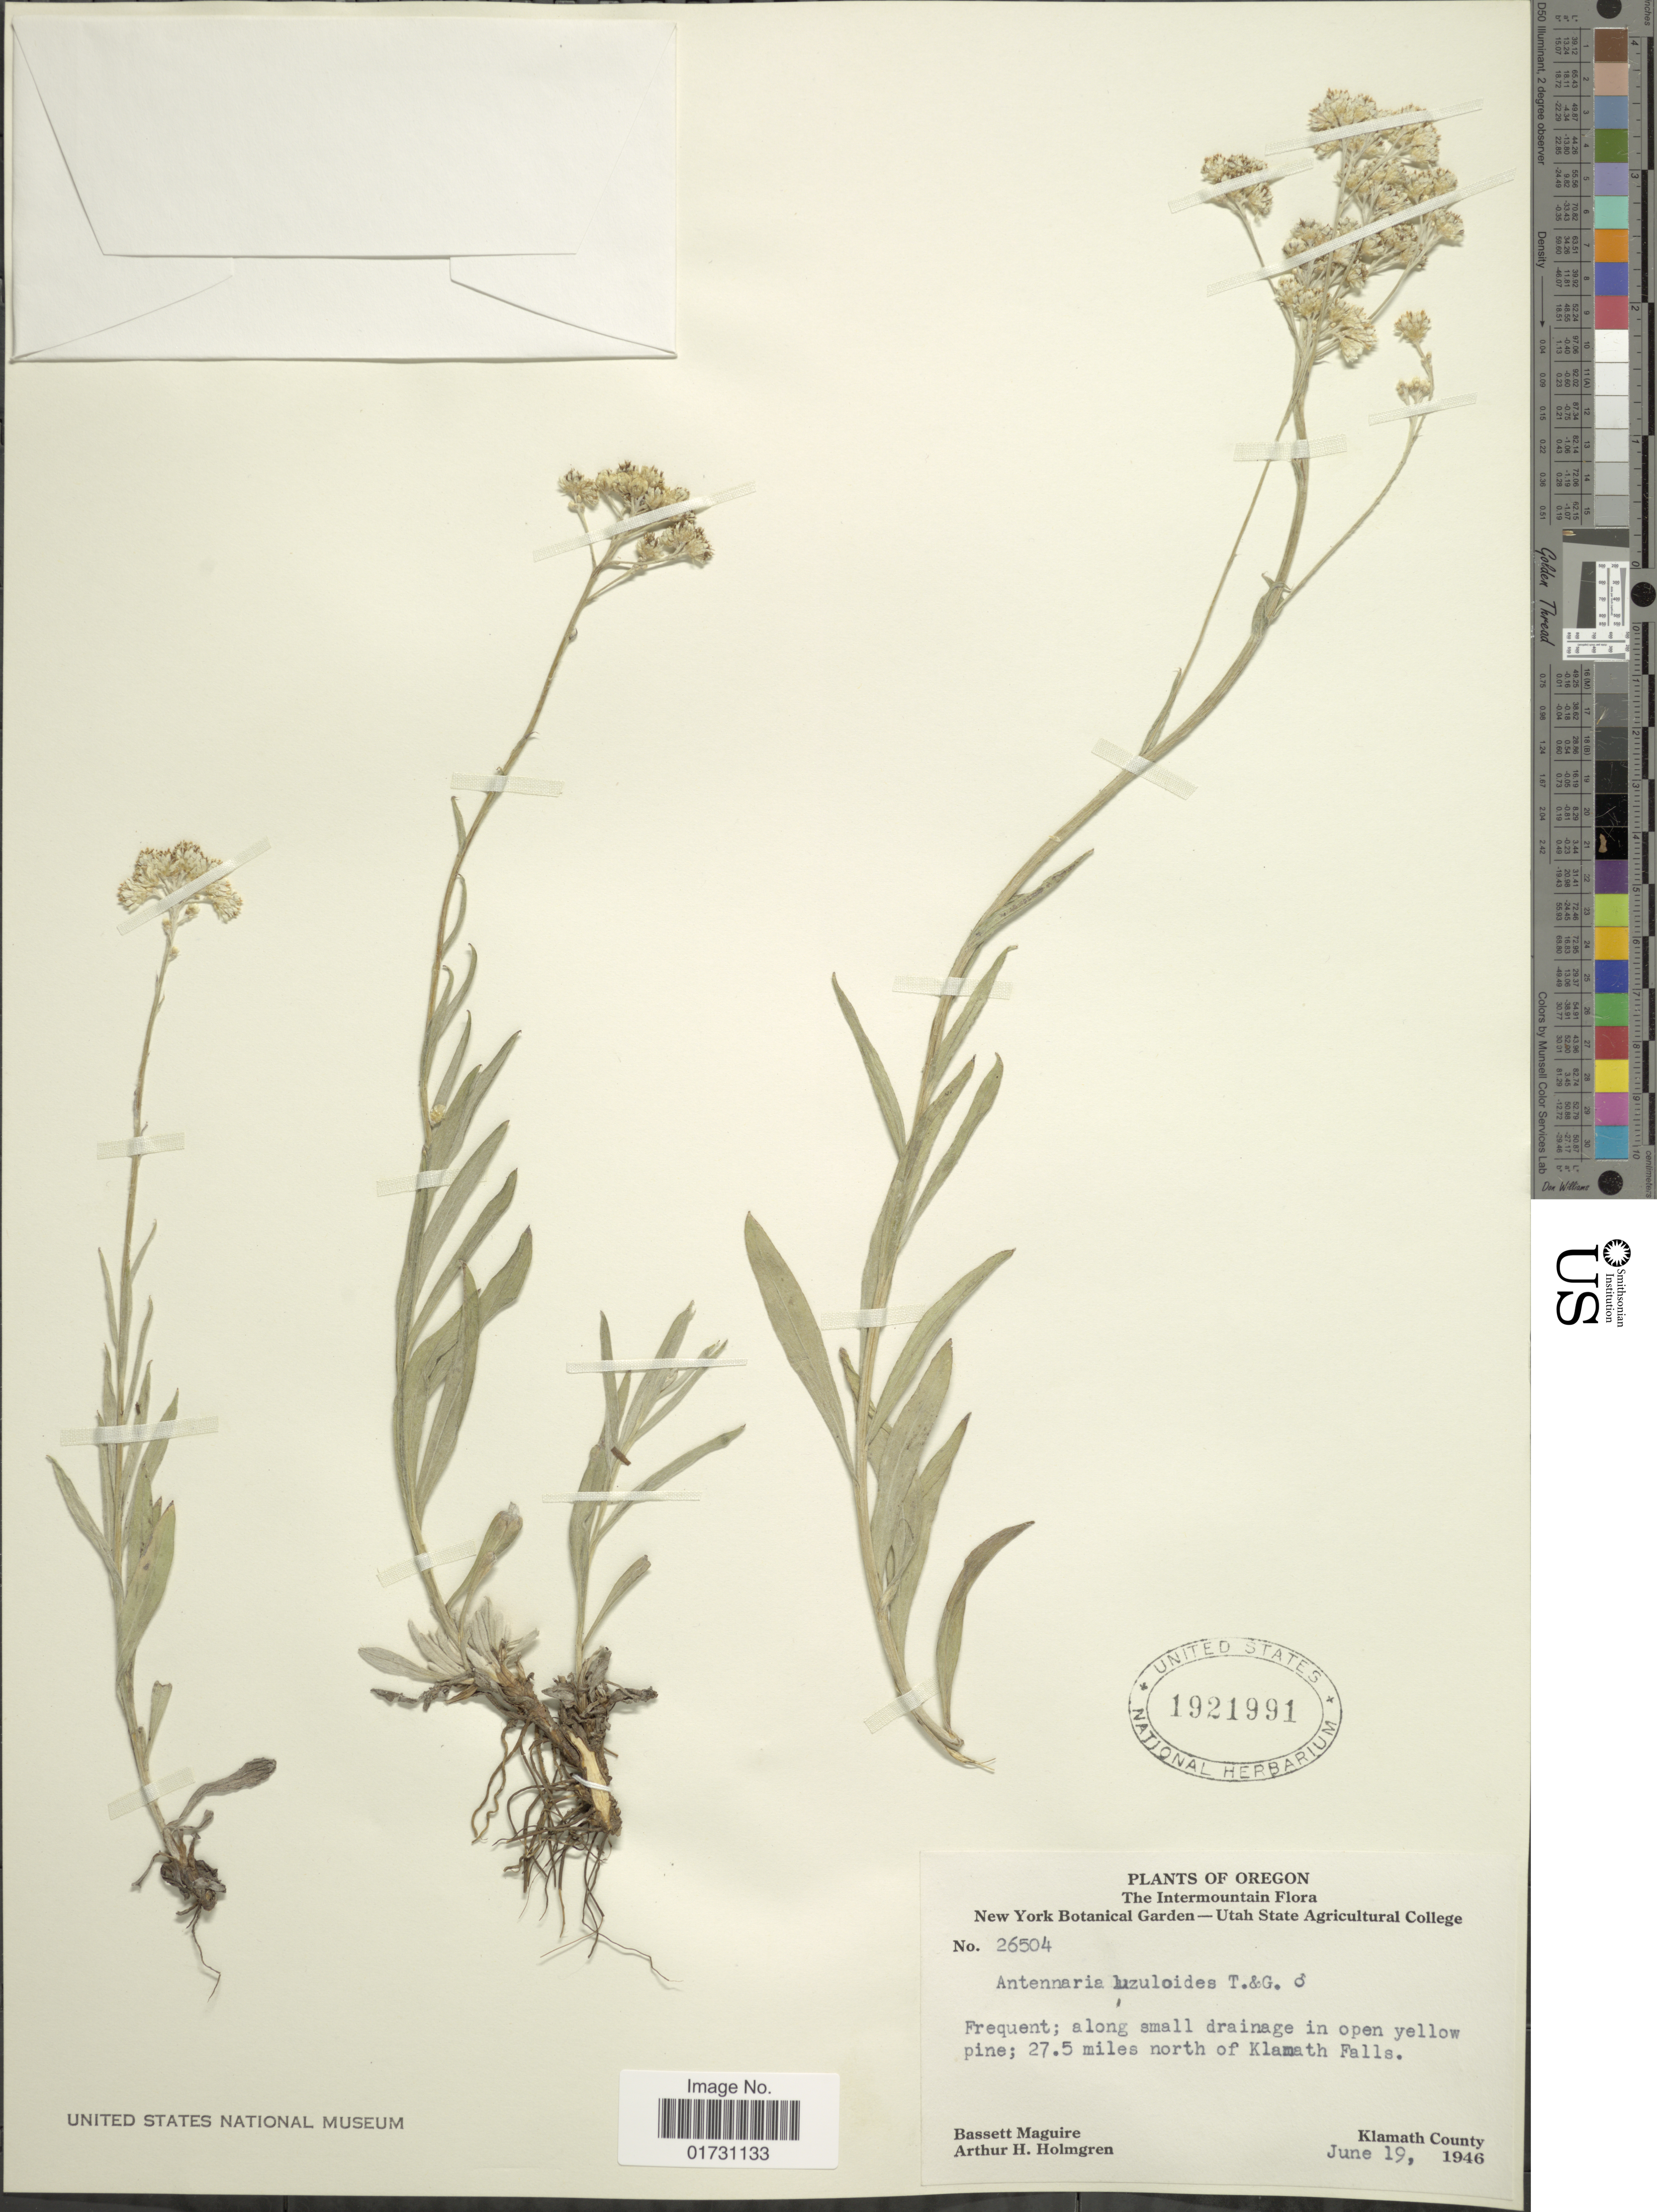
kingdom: Plantae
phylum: Tracheophyta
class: Magnoliopsida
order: Asterales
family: Asteraceae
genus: Antennaria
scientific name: Antennaria luzuloides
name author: Torr. & A. Gray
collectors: B. Maguire & A. H. Holmgren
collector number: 26504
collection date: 1946-06-19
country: United States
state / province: Oregon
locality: Frequent; along small drainage in open yellow pine; 27.5 miles north of Klamath Falls, Klamath County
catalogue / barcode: US 1921991